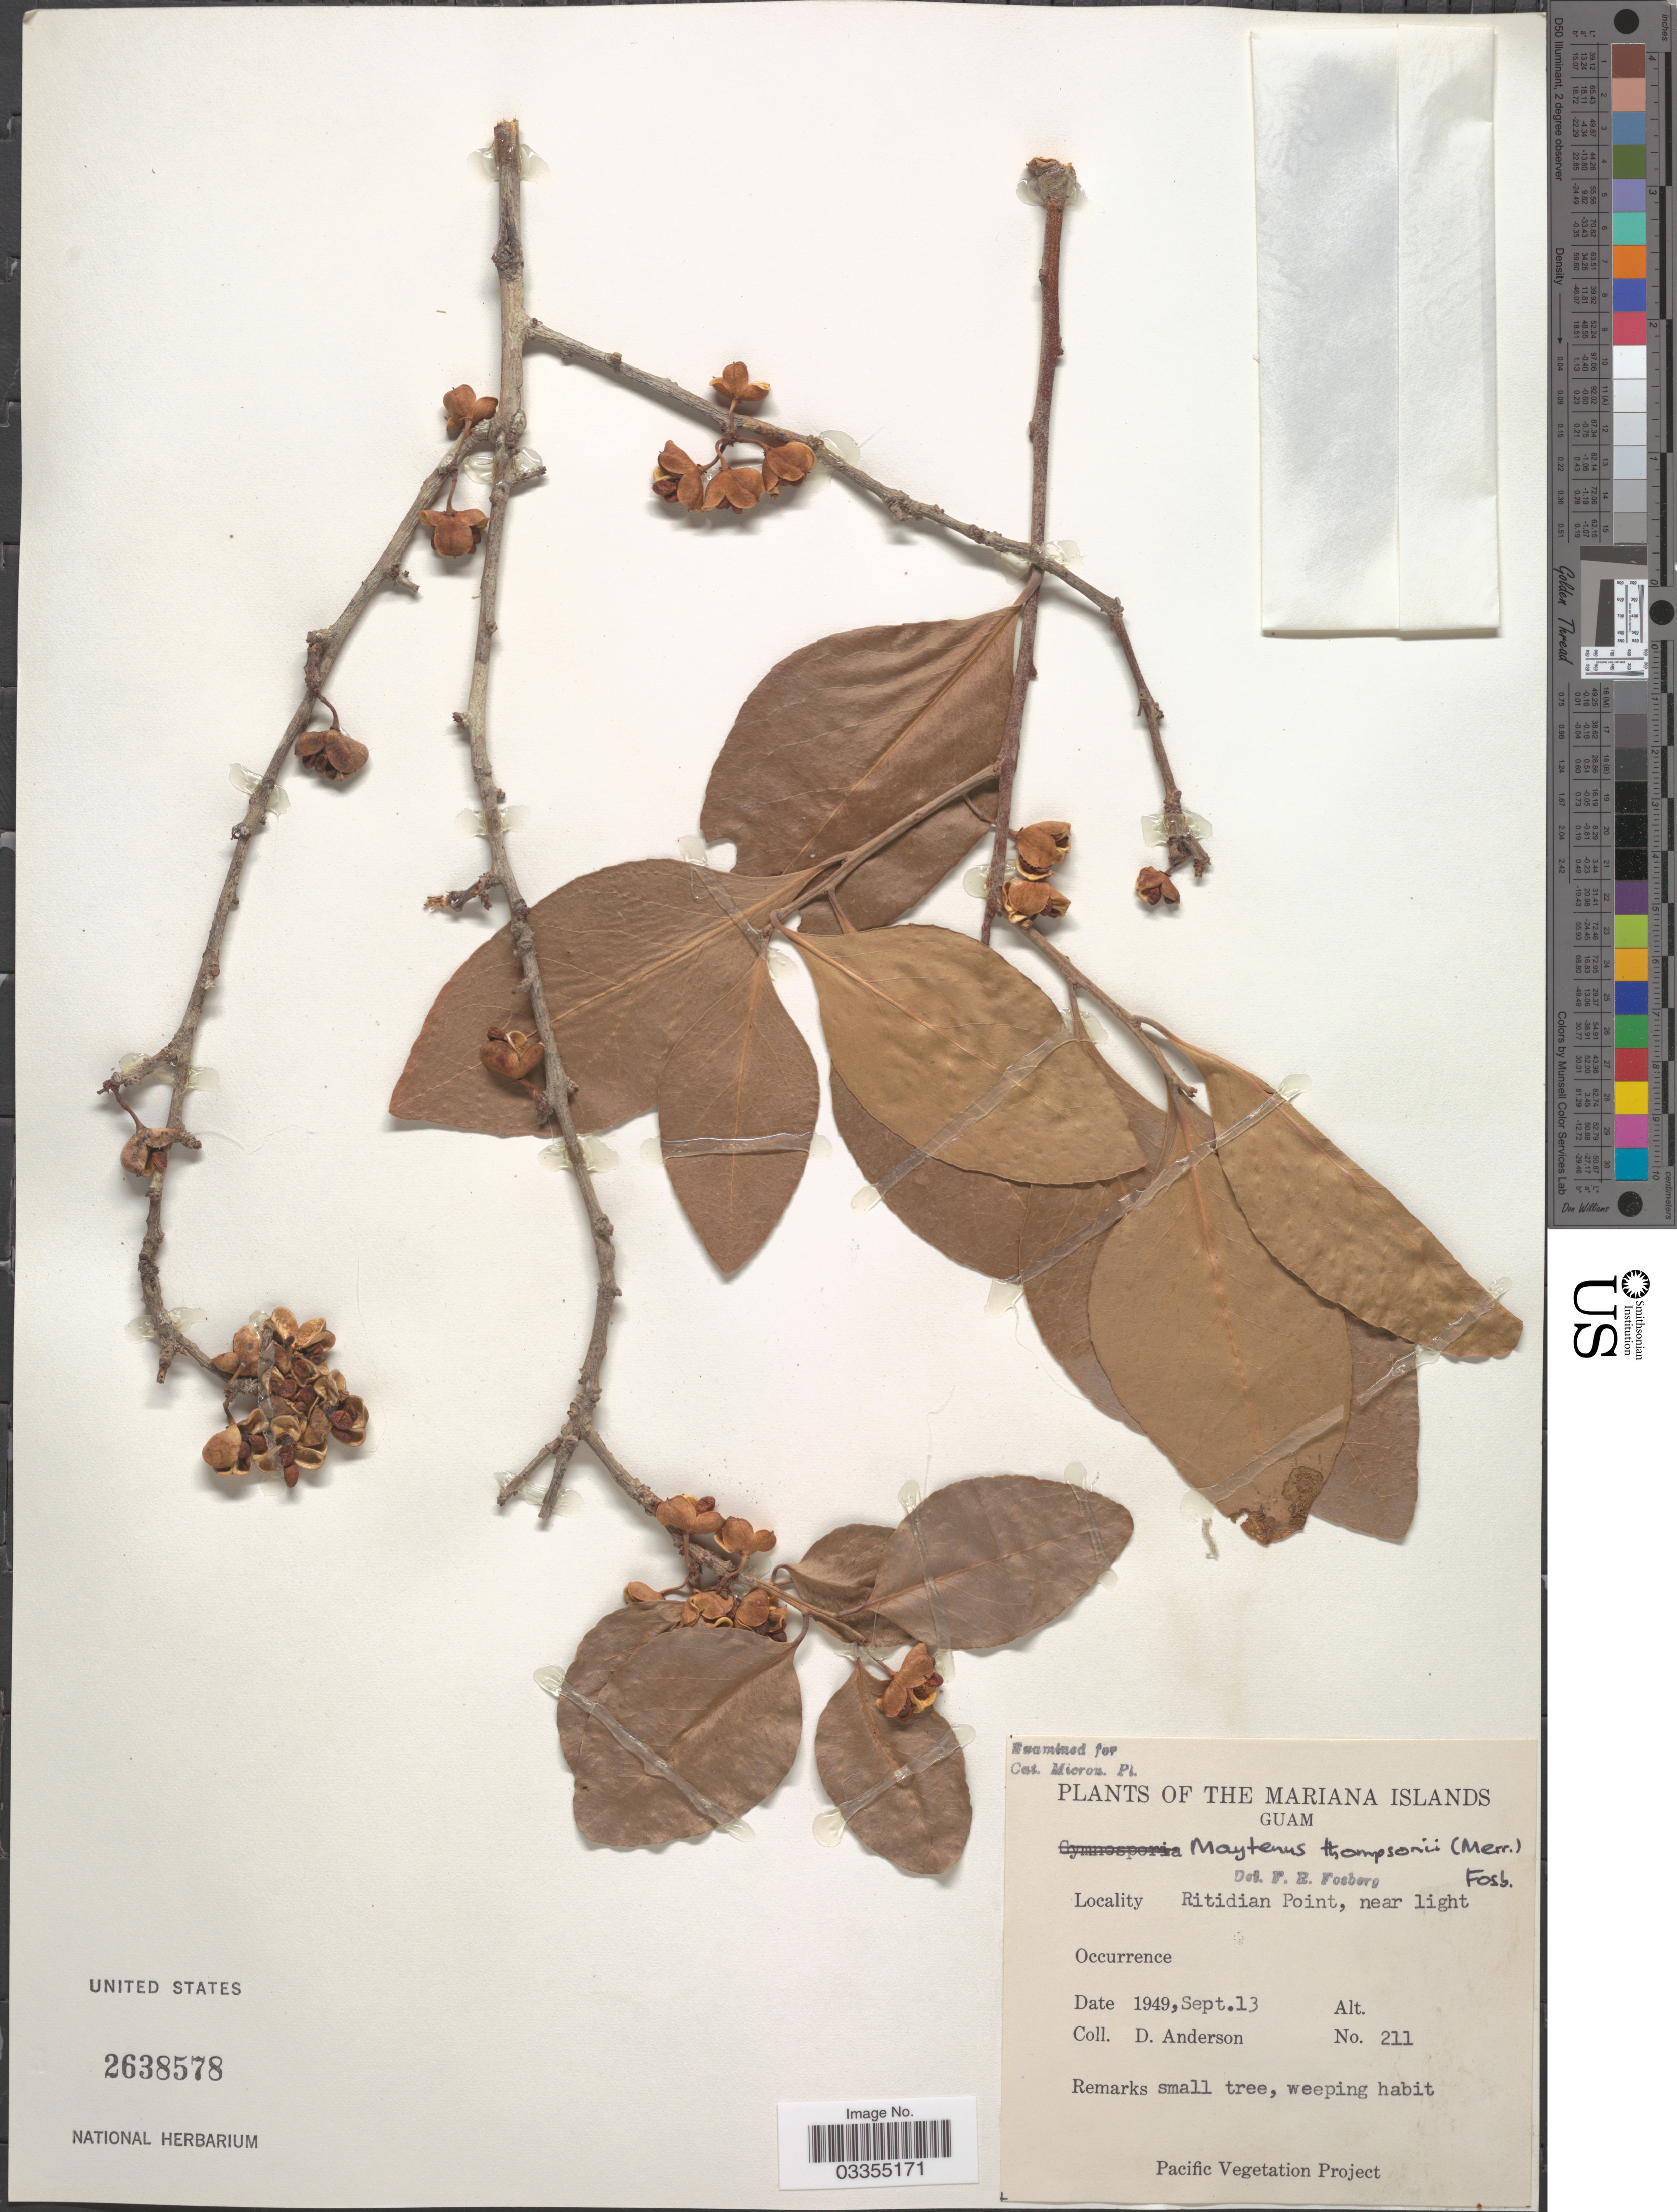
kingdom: Plantae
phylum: Tracheophyta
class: Magnoliopsida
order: Celastrales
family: Celastraceae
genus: Gymnosporia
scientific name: Gymnosporia thompsonii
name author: Merr.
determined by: Wagner, W. L., (BOT), Smithsonian Institution - National Museum of Natural History (UNITED STATES)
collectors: D. Anderson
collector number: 211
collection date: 1949-09-13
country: Guam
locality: The Marianas Islands. Guam. Ritidian Point, near light.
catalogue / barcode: US 2638578